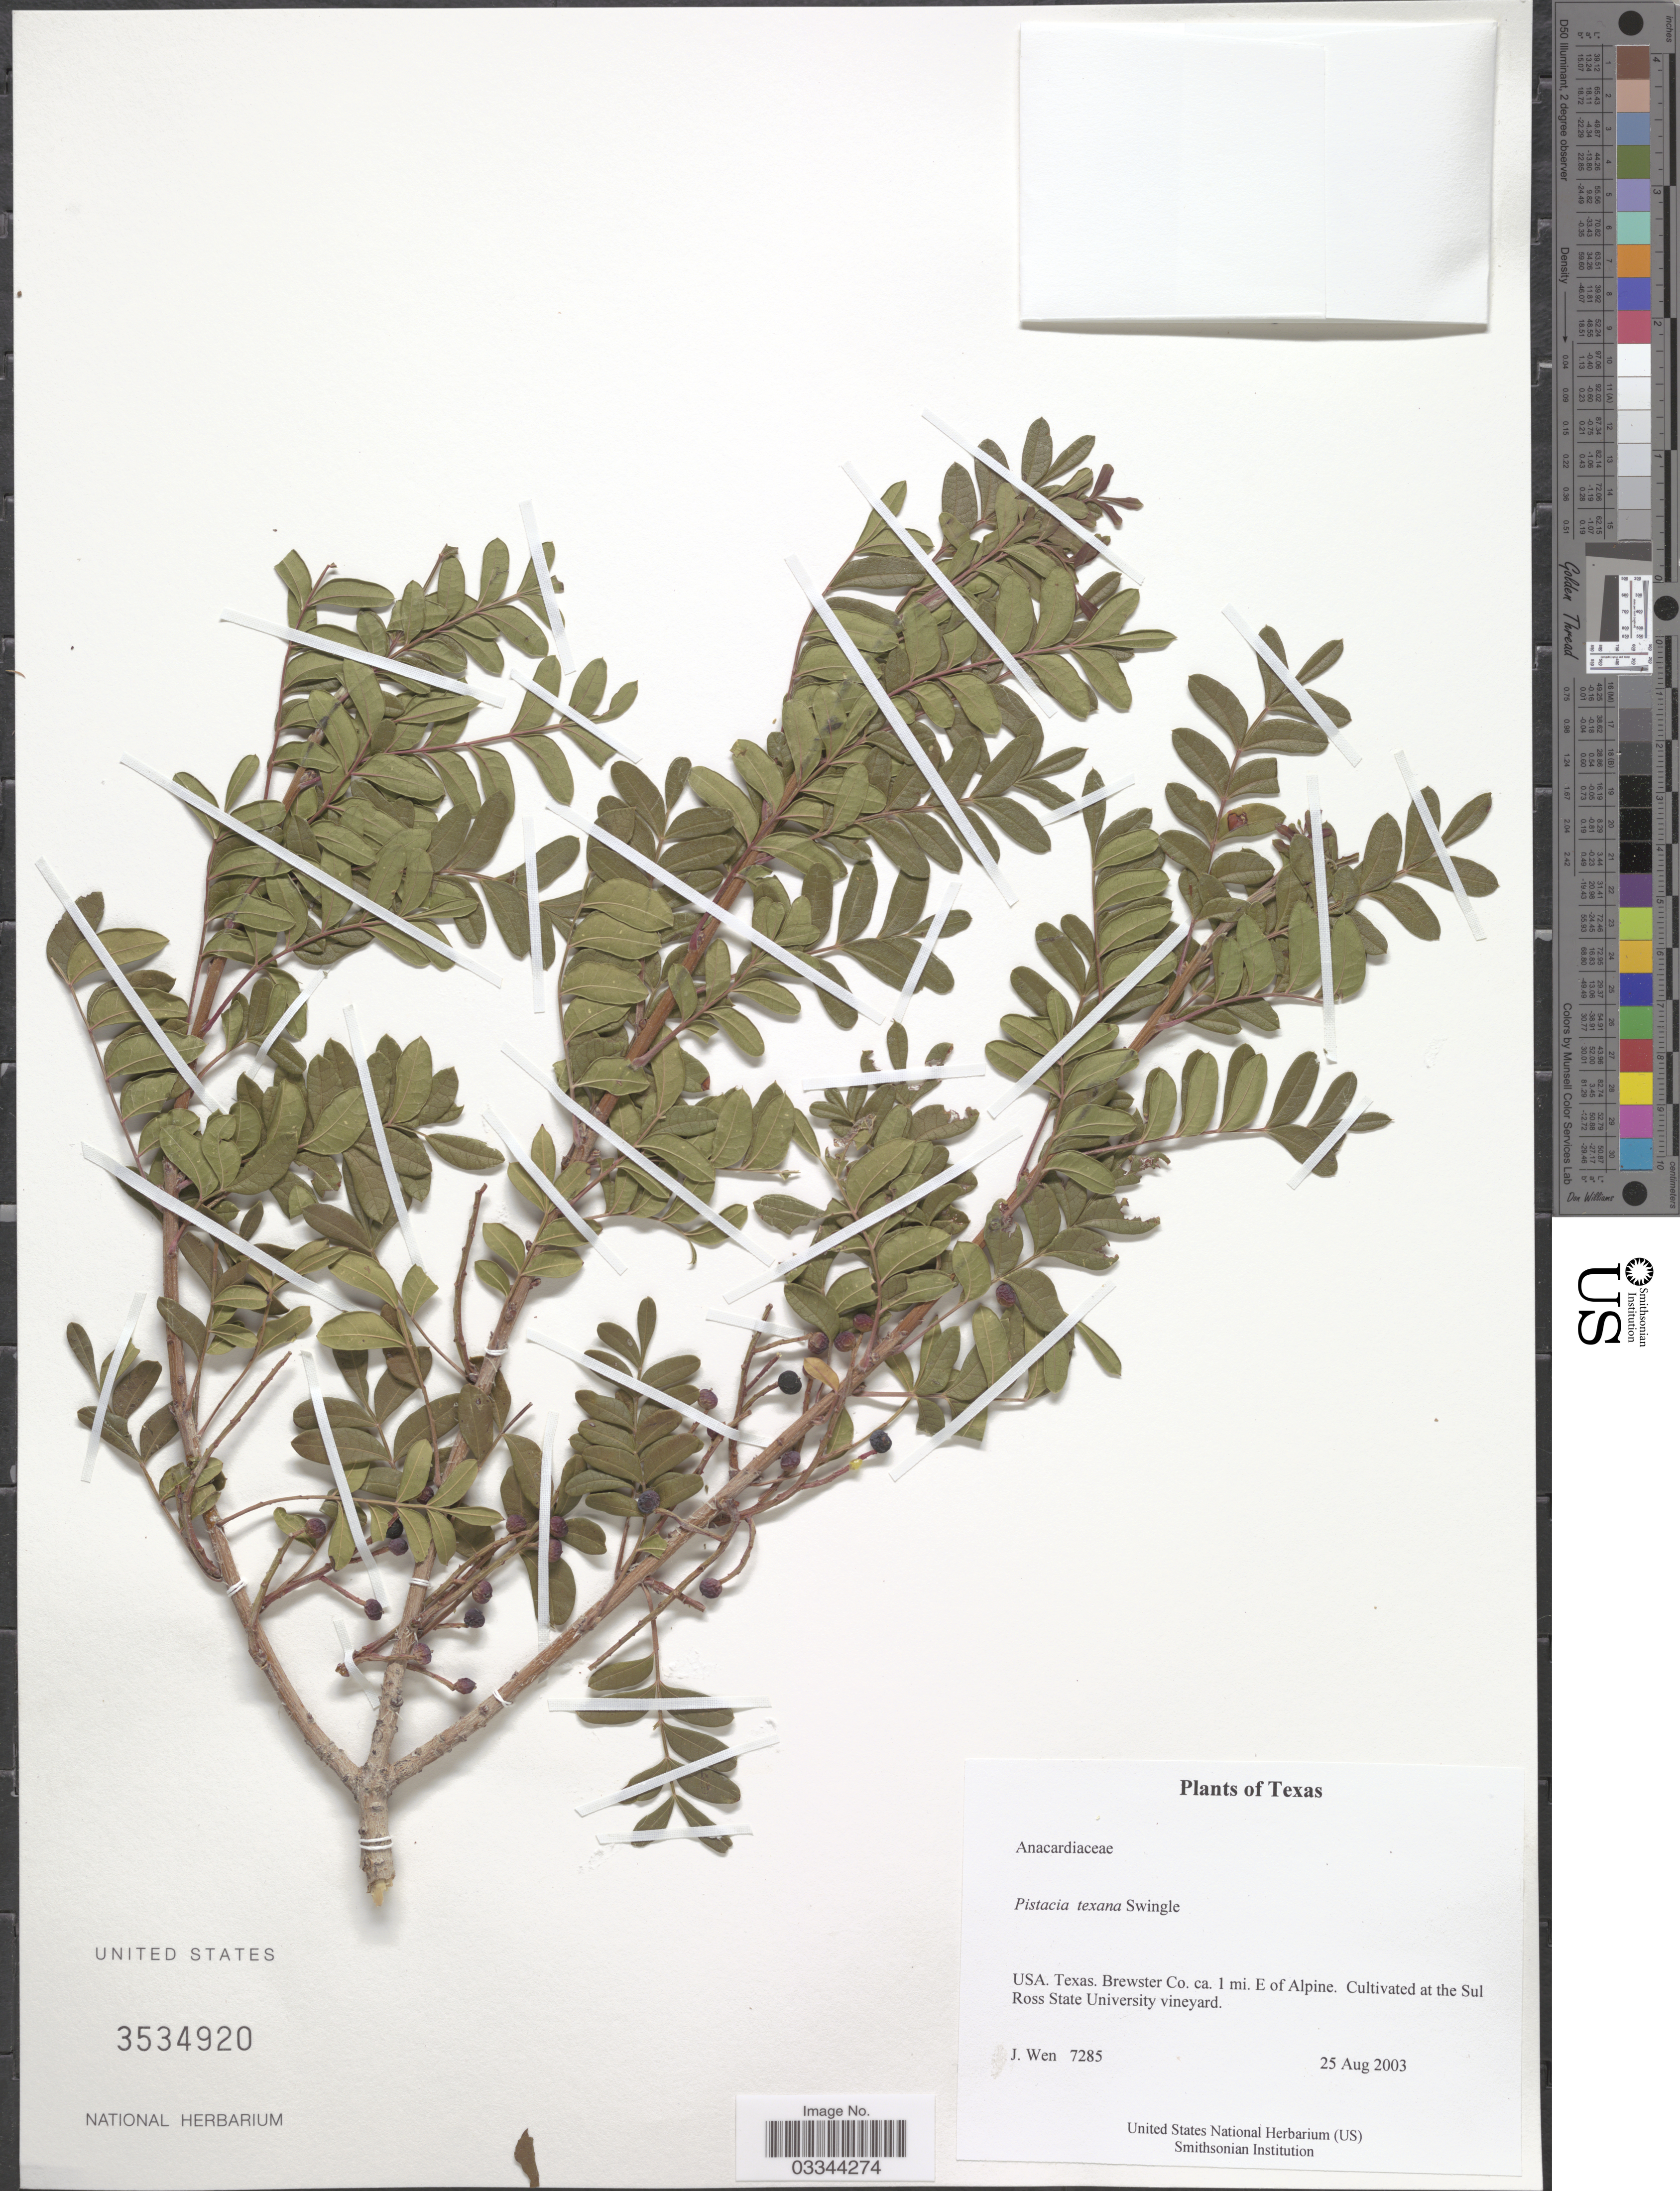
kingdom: Plantae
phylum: Tracheophyta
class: Magnoliopsida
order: Sapindales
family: Anacardiaceae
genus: Pistacia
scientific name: Pistacia mexicana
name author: Kunth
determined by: Mitchell, John D.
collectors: J. Wen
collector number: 7285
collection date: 2003-08-25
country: United States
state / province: Texas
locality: Cultivated at the Sul Ross State University vineyard.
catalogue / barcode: US 3534920